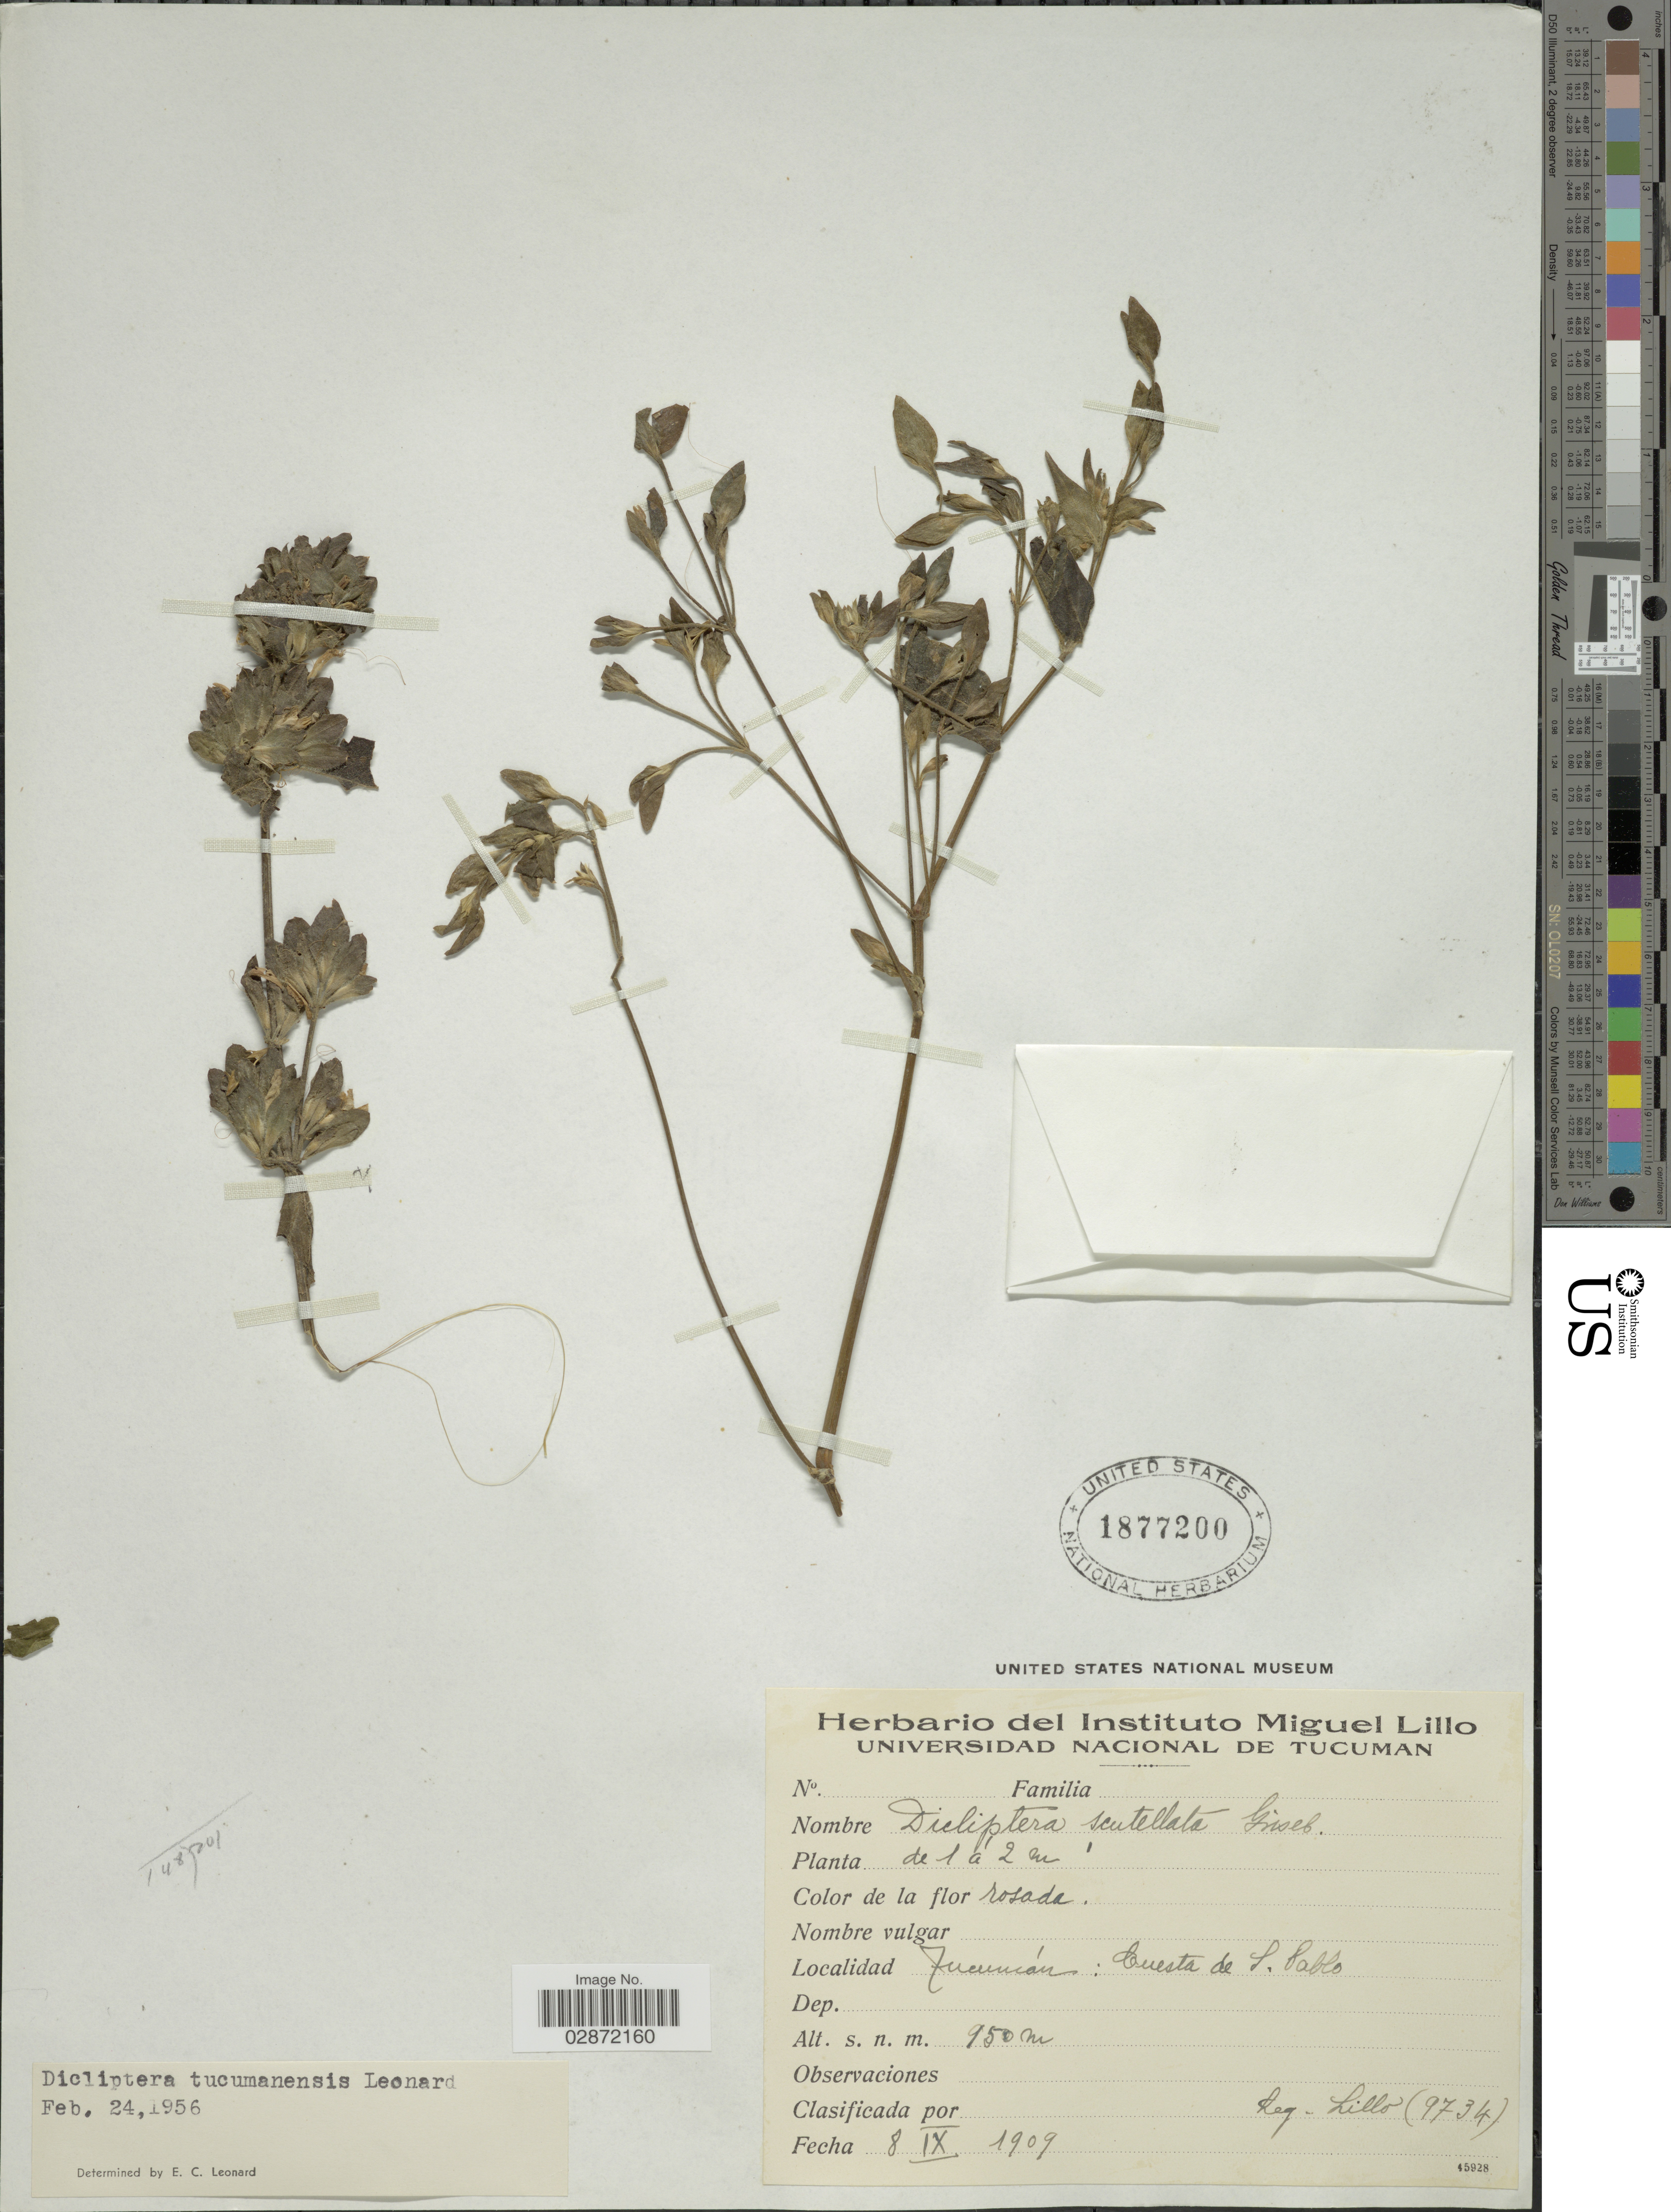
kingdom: Plantae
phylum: Tracheophyta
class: Magnoliopsida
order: Lamiales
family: Acanthaceae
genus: Dicliptera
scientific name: Dicliptera scutellata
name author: Griseb.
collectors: M. Lillo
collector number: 9734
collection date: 1909-09-08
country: Argentina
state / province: Tucuman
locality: Tucumán: Cuesta de S. Pablo.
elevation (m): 950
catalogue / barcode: US 1877200